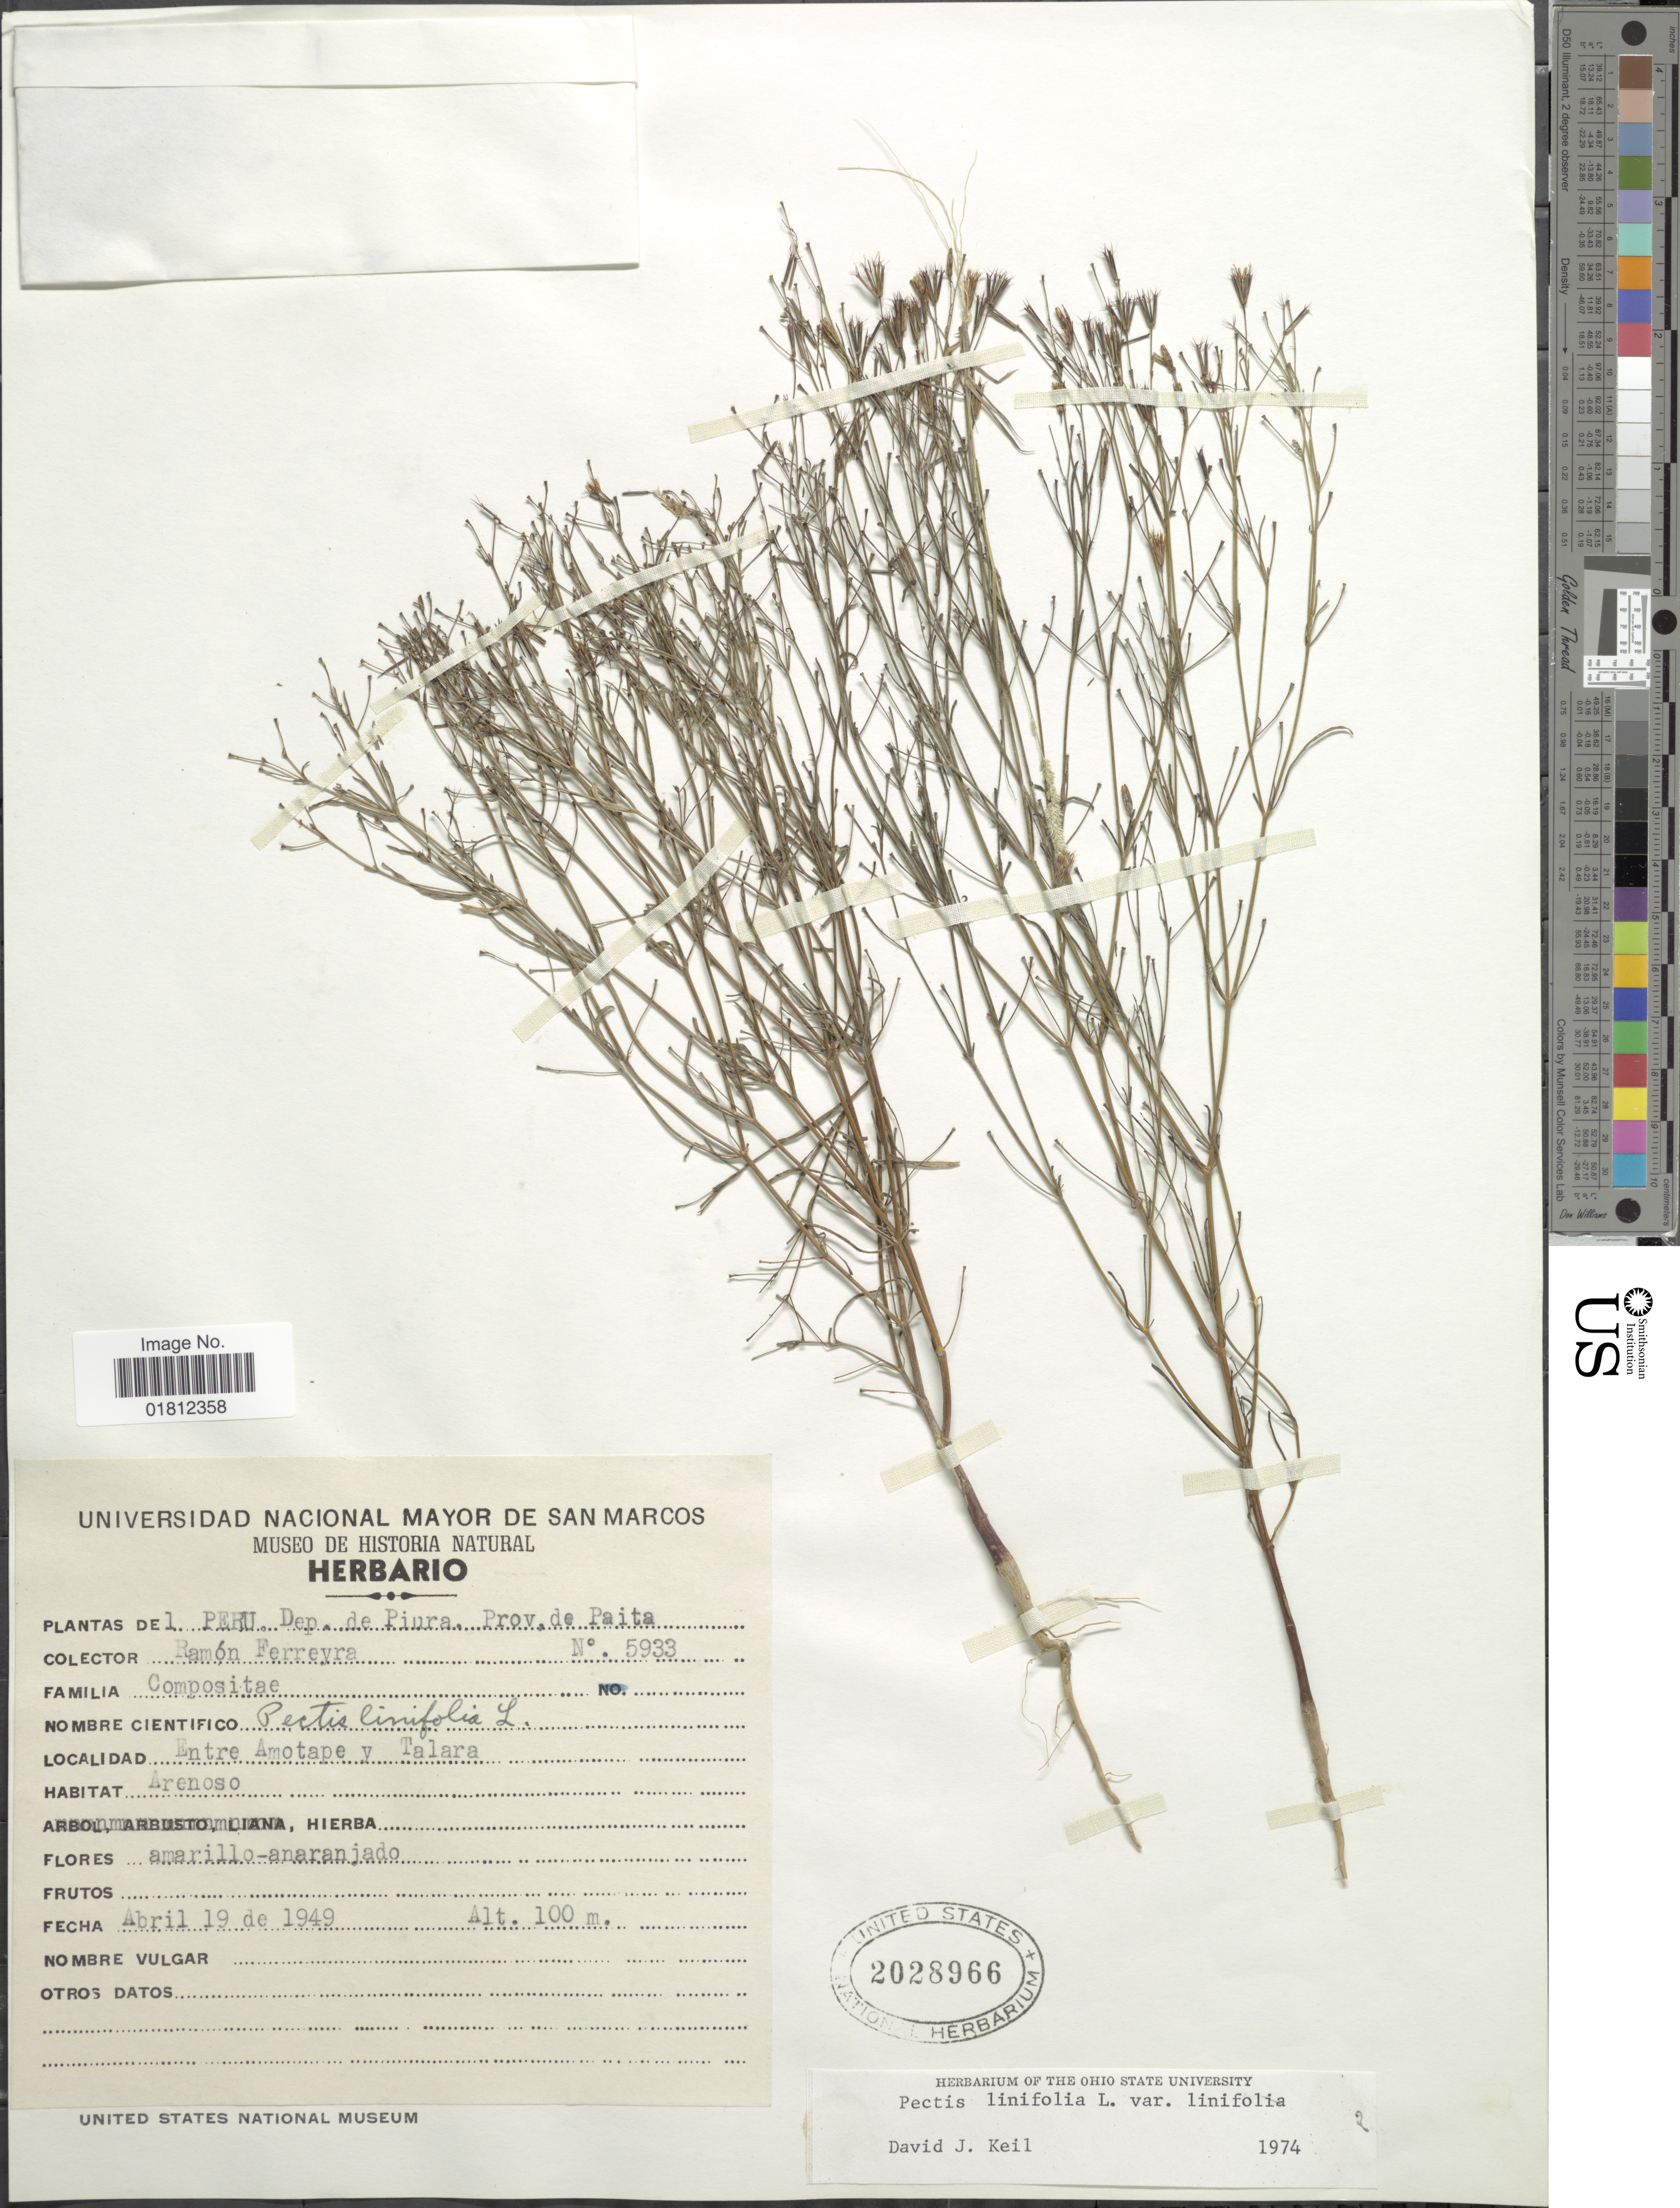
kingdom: Plantae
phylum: Tracheophyta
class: Magnoliopsida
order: Asterales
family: Asteraceae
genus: Pectis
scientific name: Pectis linifolia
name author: L.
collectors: R. A. Ferreyra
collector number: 5933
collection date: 1949-04-19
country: Peru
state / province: Piura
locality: Peru. Dep. de Piura, Prov. de Paita. Entre Amotape y Talara.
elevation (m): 100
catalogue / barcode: US 2028966